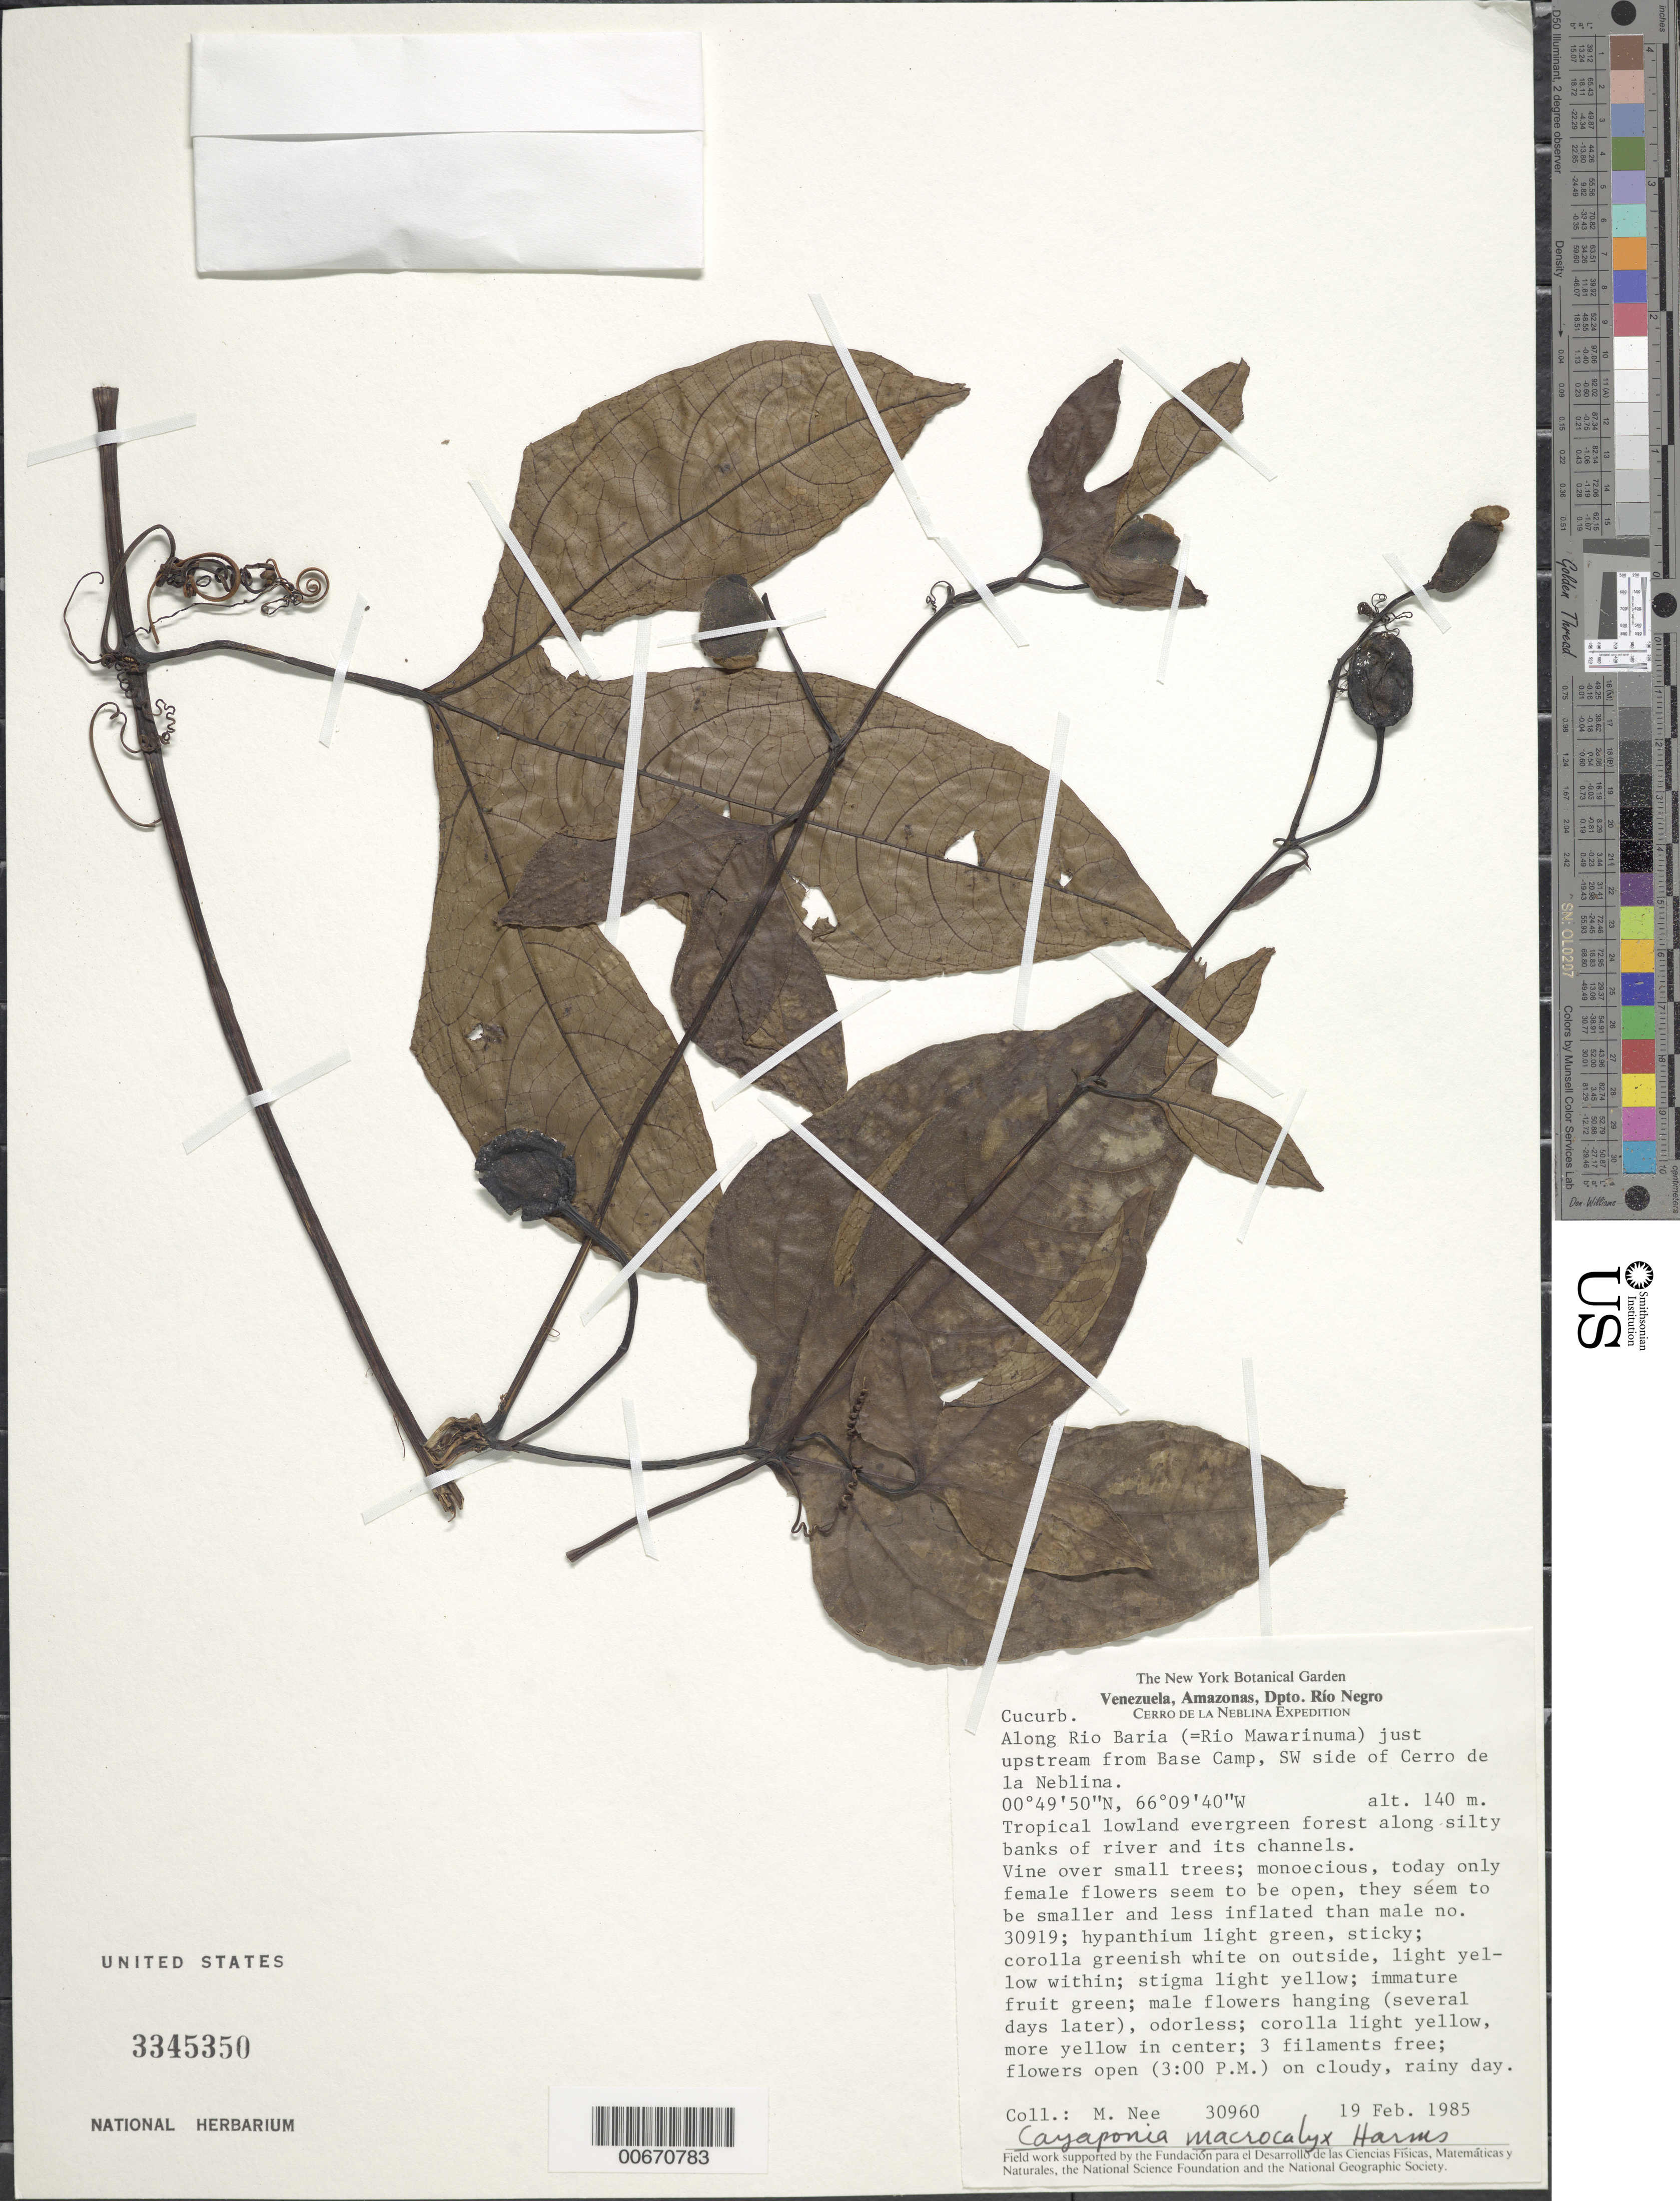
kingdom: Plantae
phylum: Tracheophyta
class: Magnoliopsida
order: Cucurbitales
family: Cucurbitaceae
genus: Cayaponia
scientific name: Cayaponia peruviana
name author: (Poepp. & Endl.) Cogn.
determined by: Nee, Michael H.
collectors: M. Nee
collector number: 30960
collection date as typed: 19-Feb-85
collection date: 1985-02-19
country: Venezuela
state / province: Amazonas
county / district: Río Negro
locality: Río Baria (Río Mawarinuma) just upstream from Base Camp, SW side of Cerro de la Neblina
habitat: Tropical lowland evergreen forest along silty banks of river and its channels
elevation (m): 140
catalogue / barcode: US 3345350